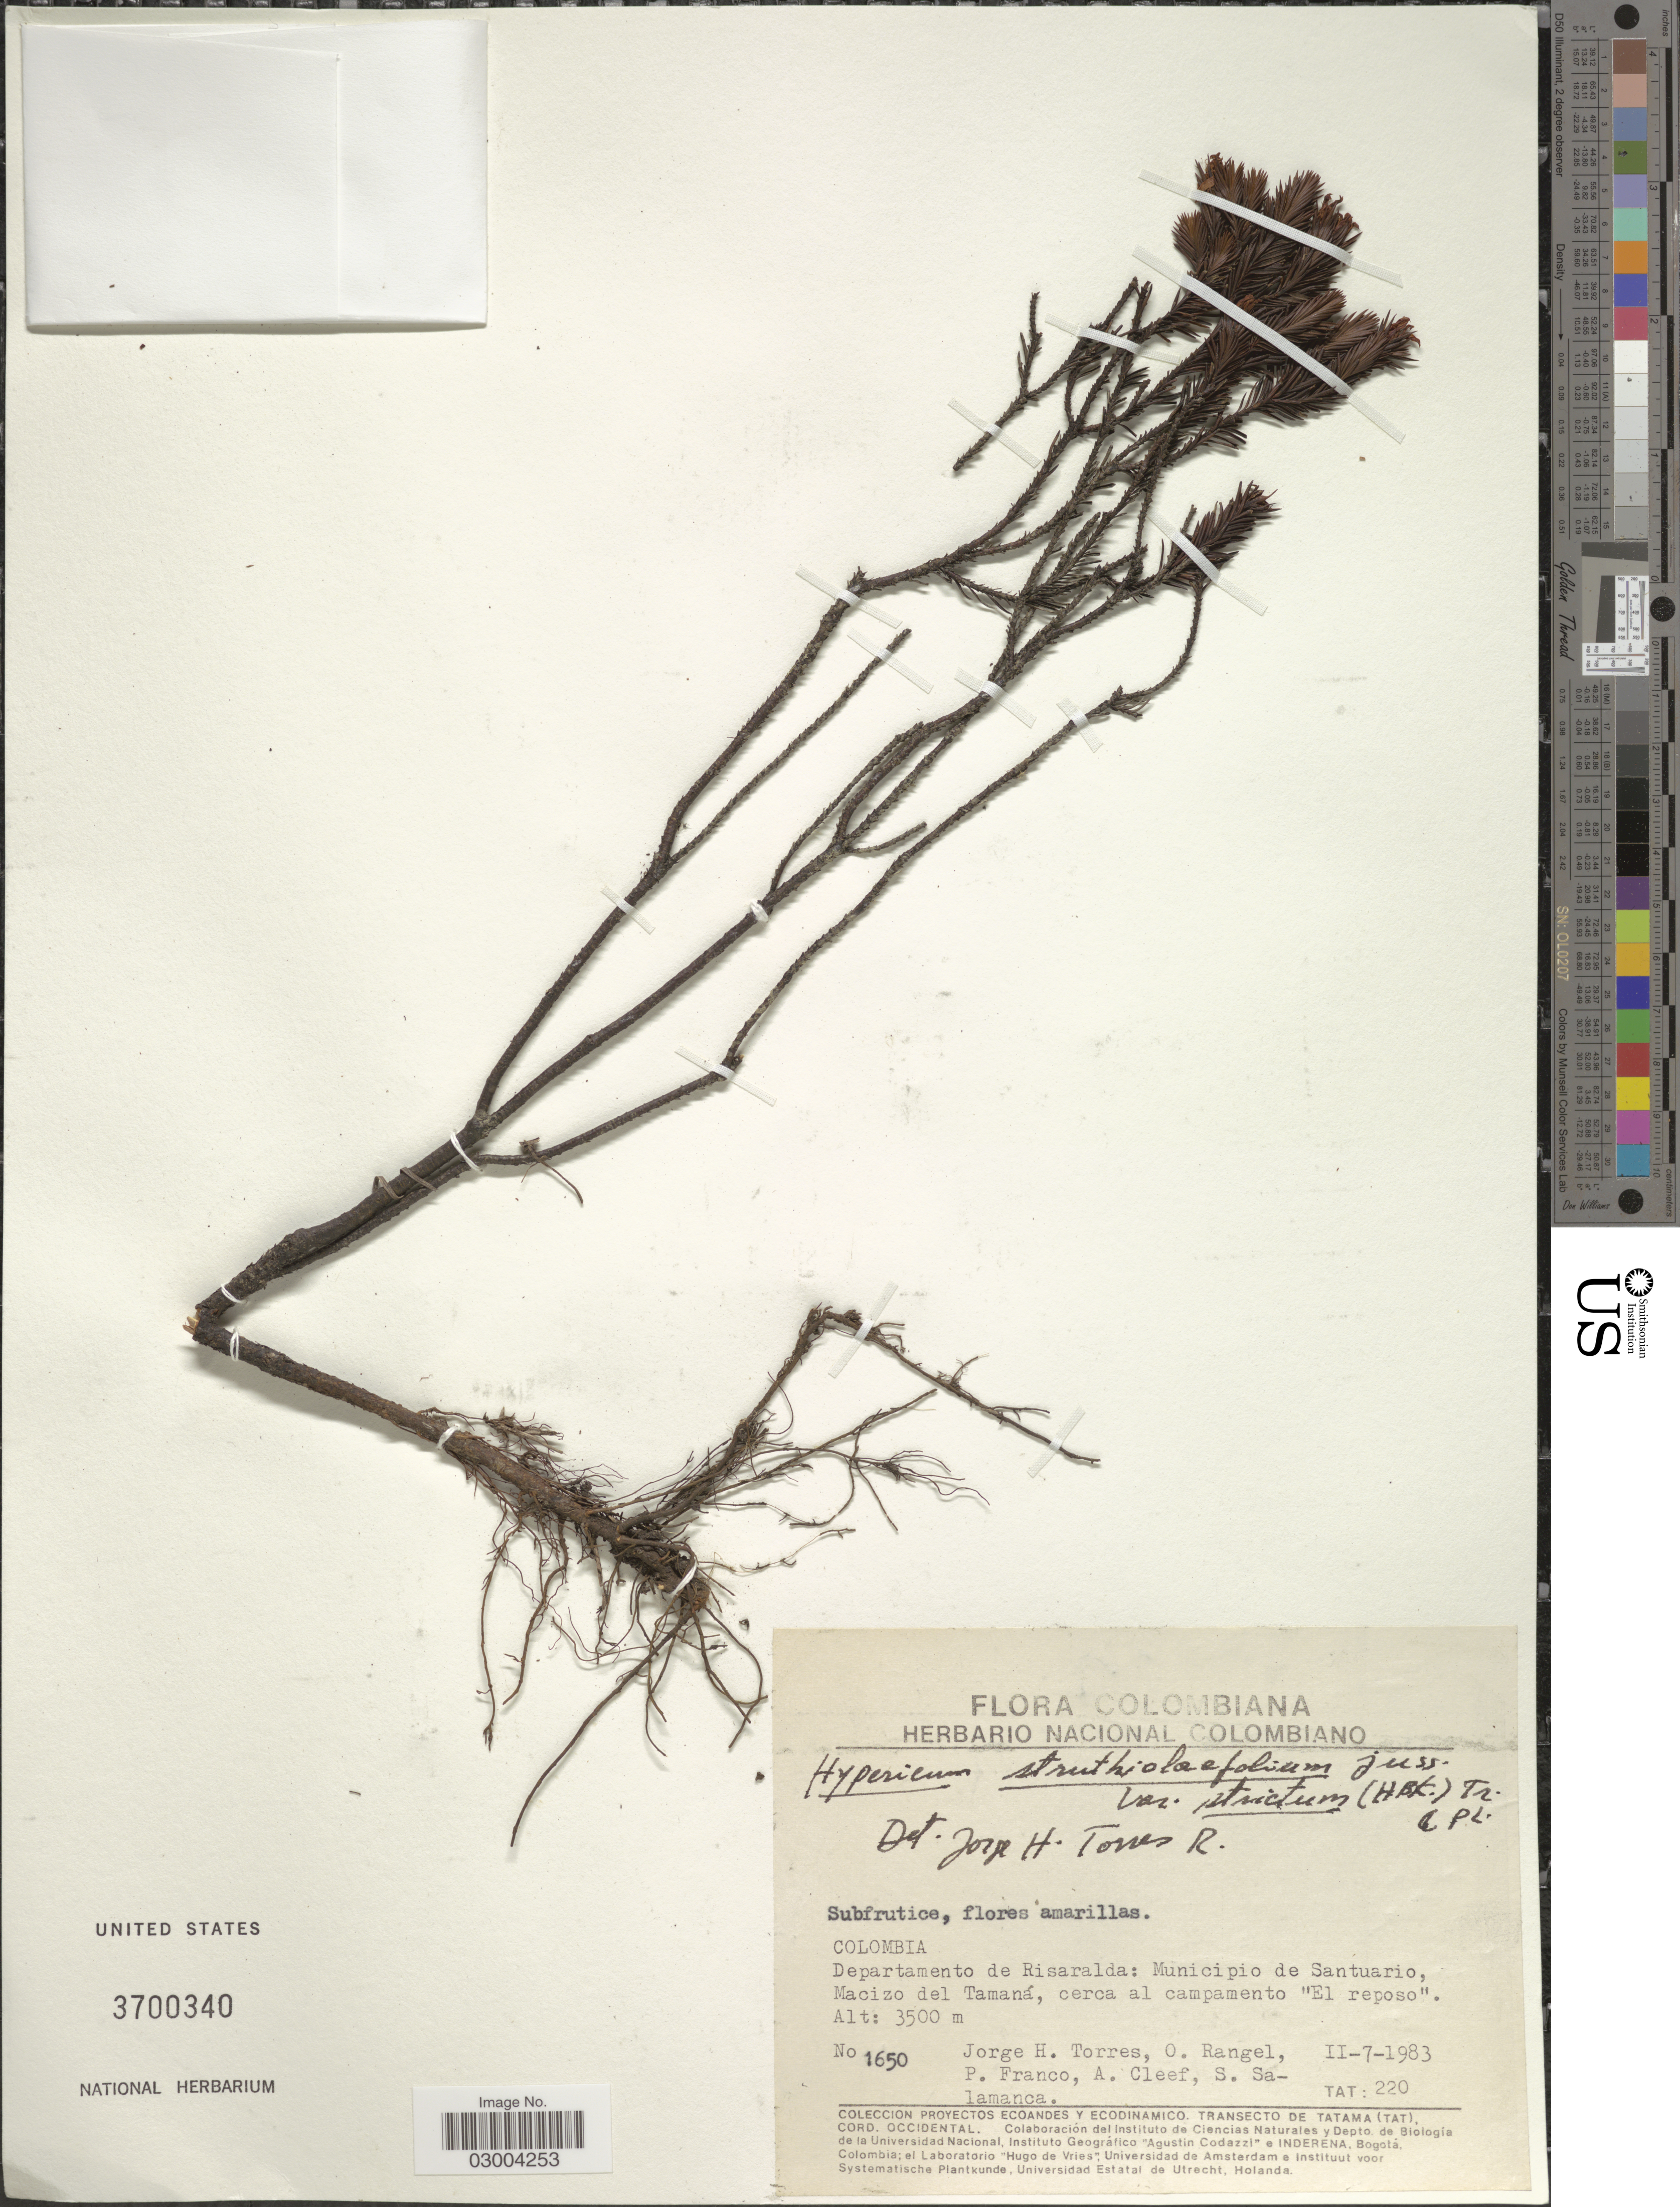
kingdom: Plantae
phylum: Tracheophyta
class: Magnoliopsida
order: Malpighiales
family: Hypericaceae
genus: Hypericum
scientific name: Hypericum strictum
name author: Kunth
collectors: J. H. Torres, O. Rangel, P. Franco, A. M. Cleef & S. Salamanca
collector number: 1650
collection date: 1983-02-07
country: Colombia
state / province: Risaralda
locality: Departamento de Risaralda: Municipio de Santuario, Macizo del Tamaná, cerca al campamento "El reposo".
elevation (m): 3500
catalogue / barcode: US 3700340